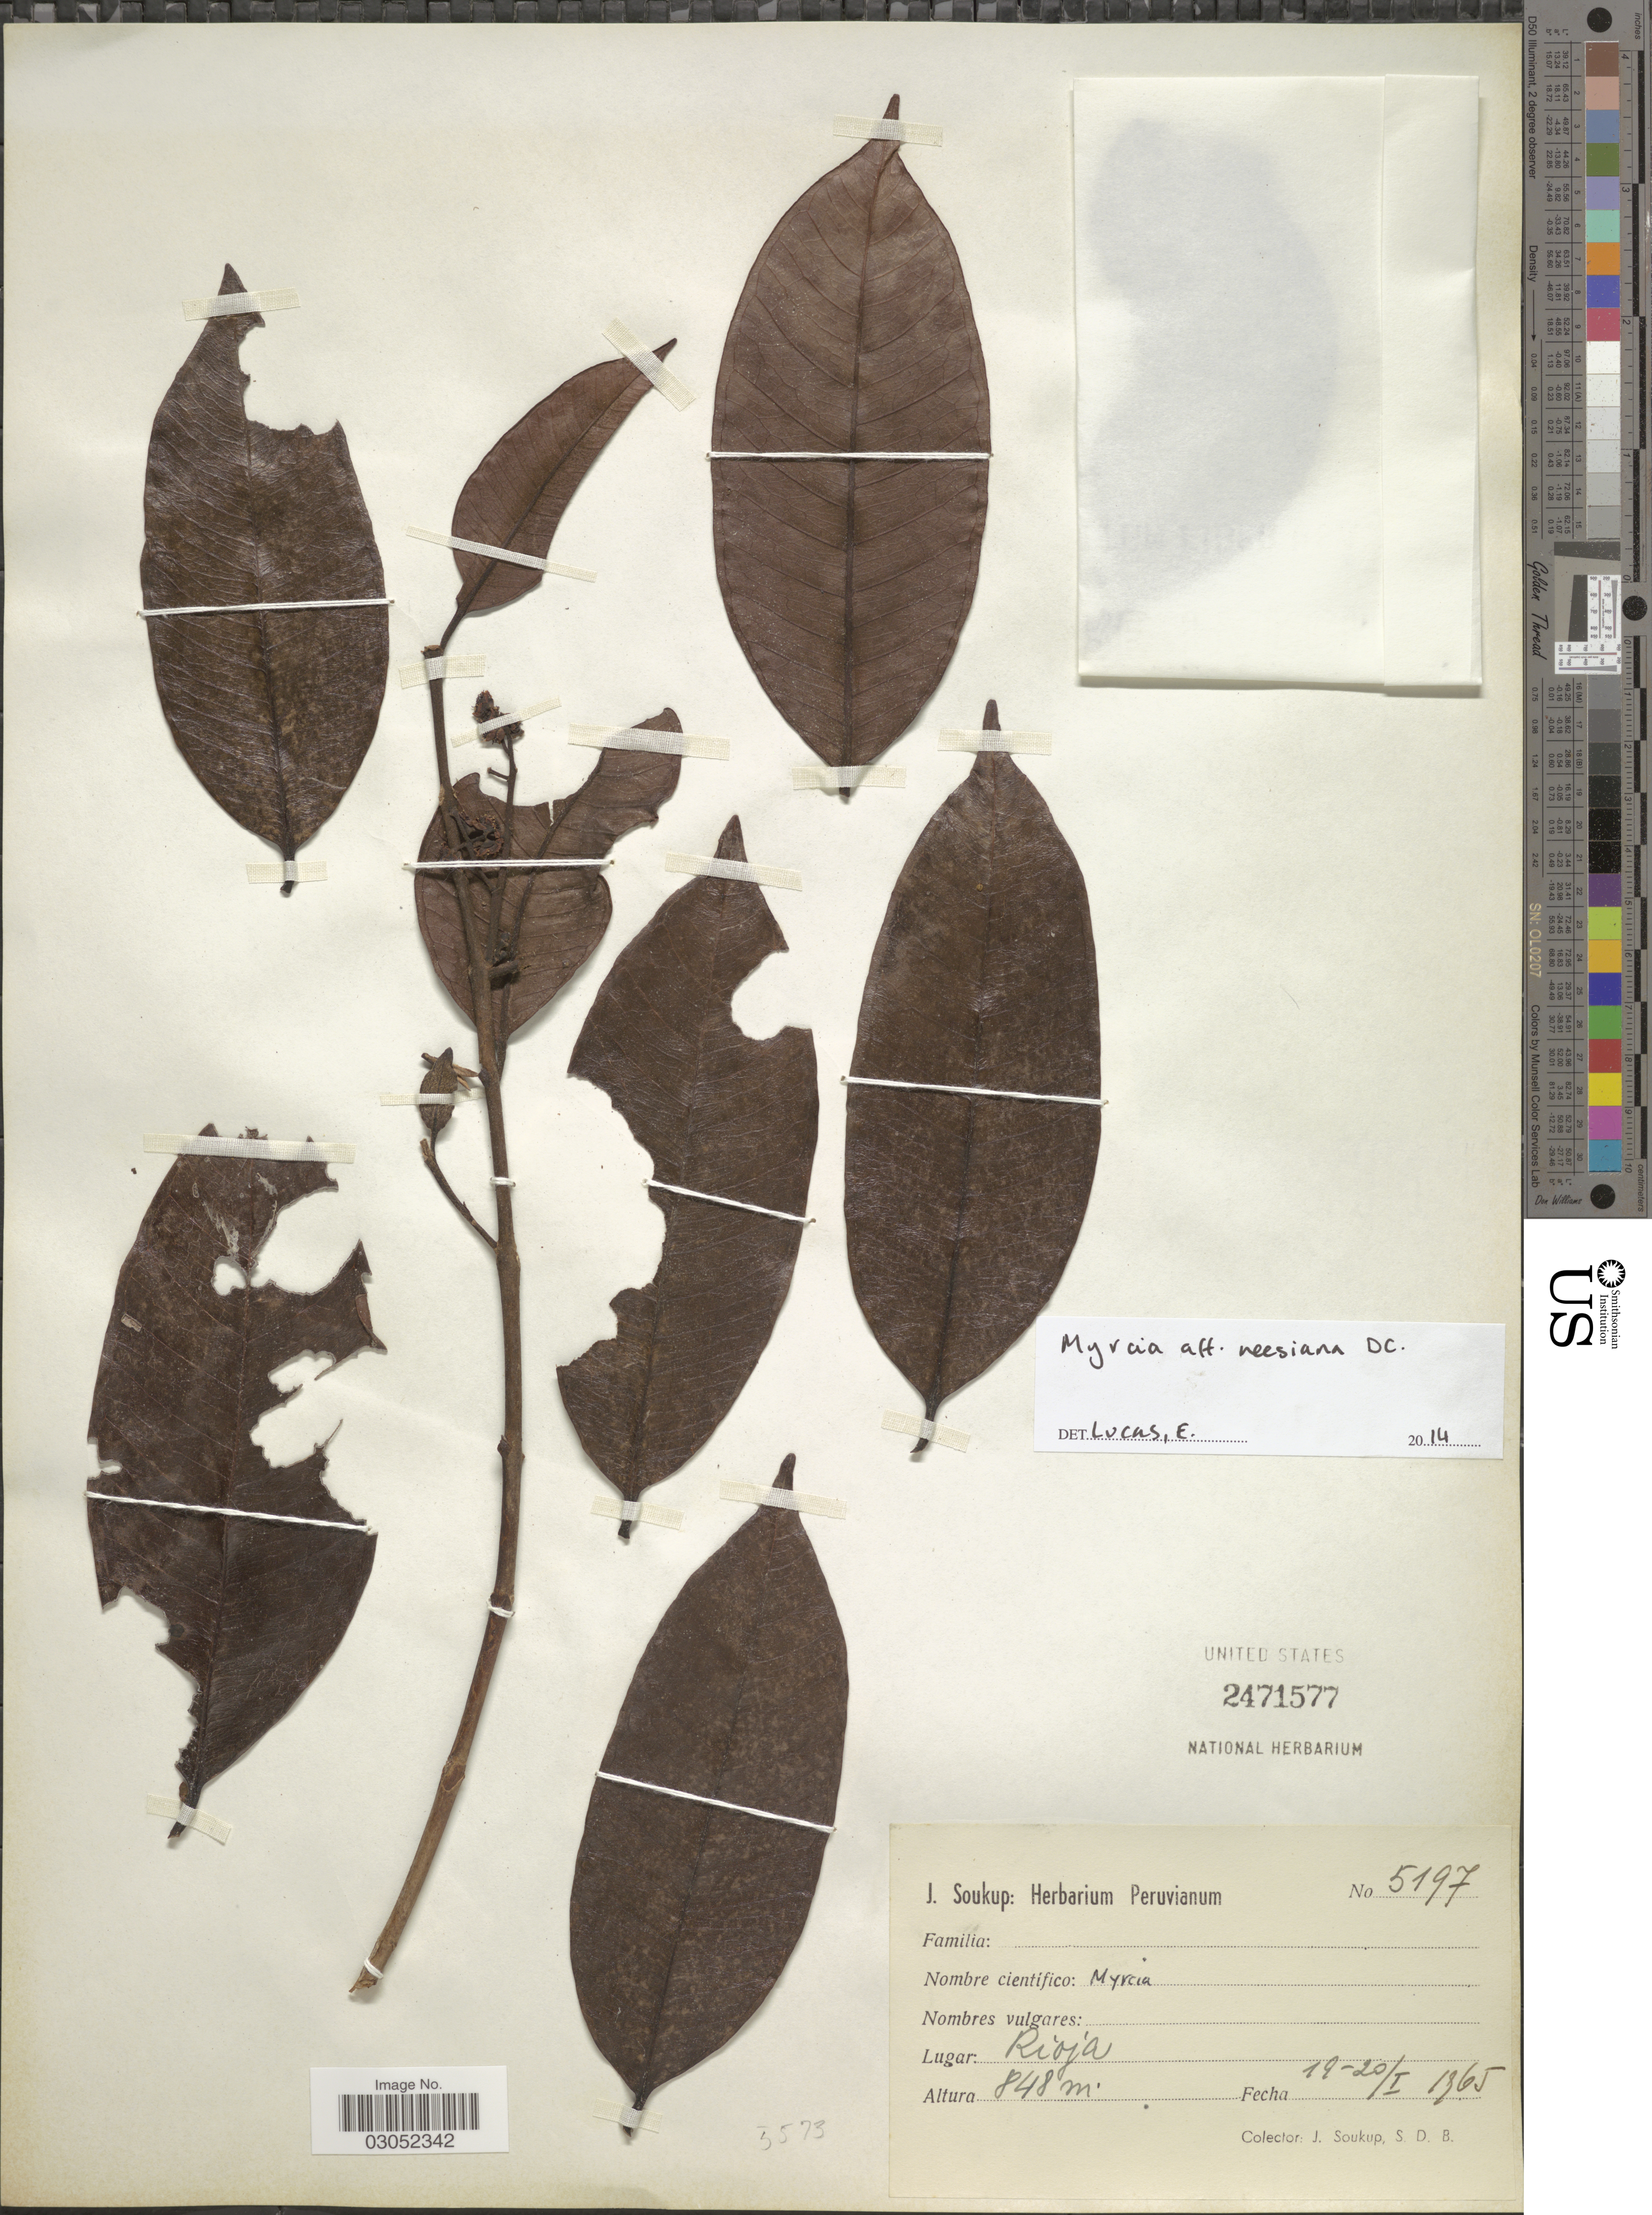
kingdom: Plantae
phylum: Tracheophyta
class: Magnoliopsida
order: Myrtales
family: Myrtaceae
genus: Myrcia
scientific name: Myrcia neesiana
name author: DC.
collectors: J. Soukup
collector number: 5197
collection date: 1965-01-19/1965-01-20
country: Peru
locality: Rioja.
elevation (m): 848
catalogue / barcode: US 2471577